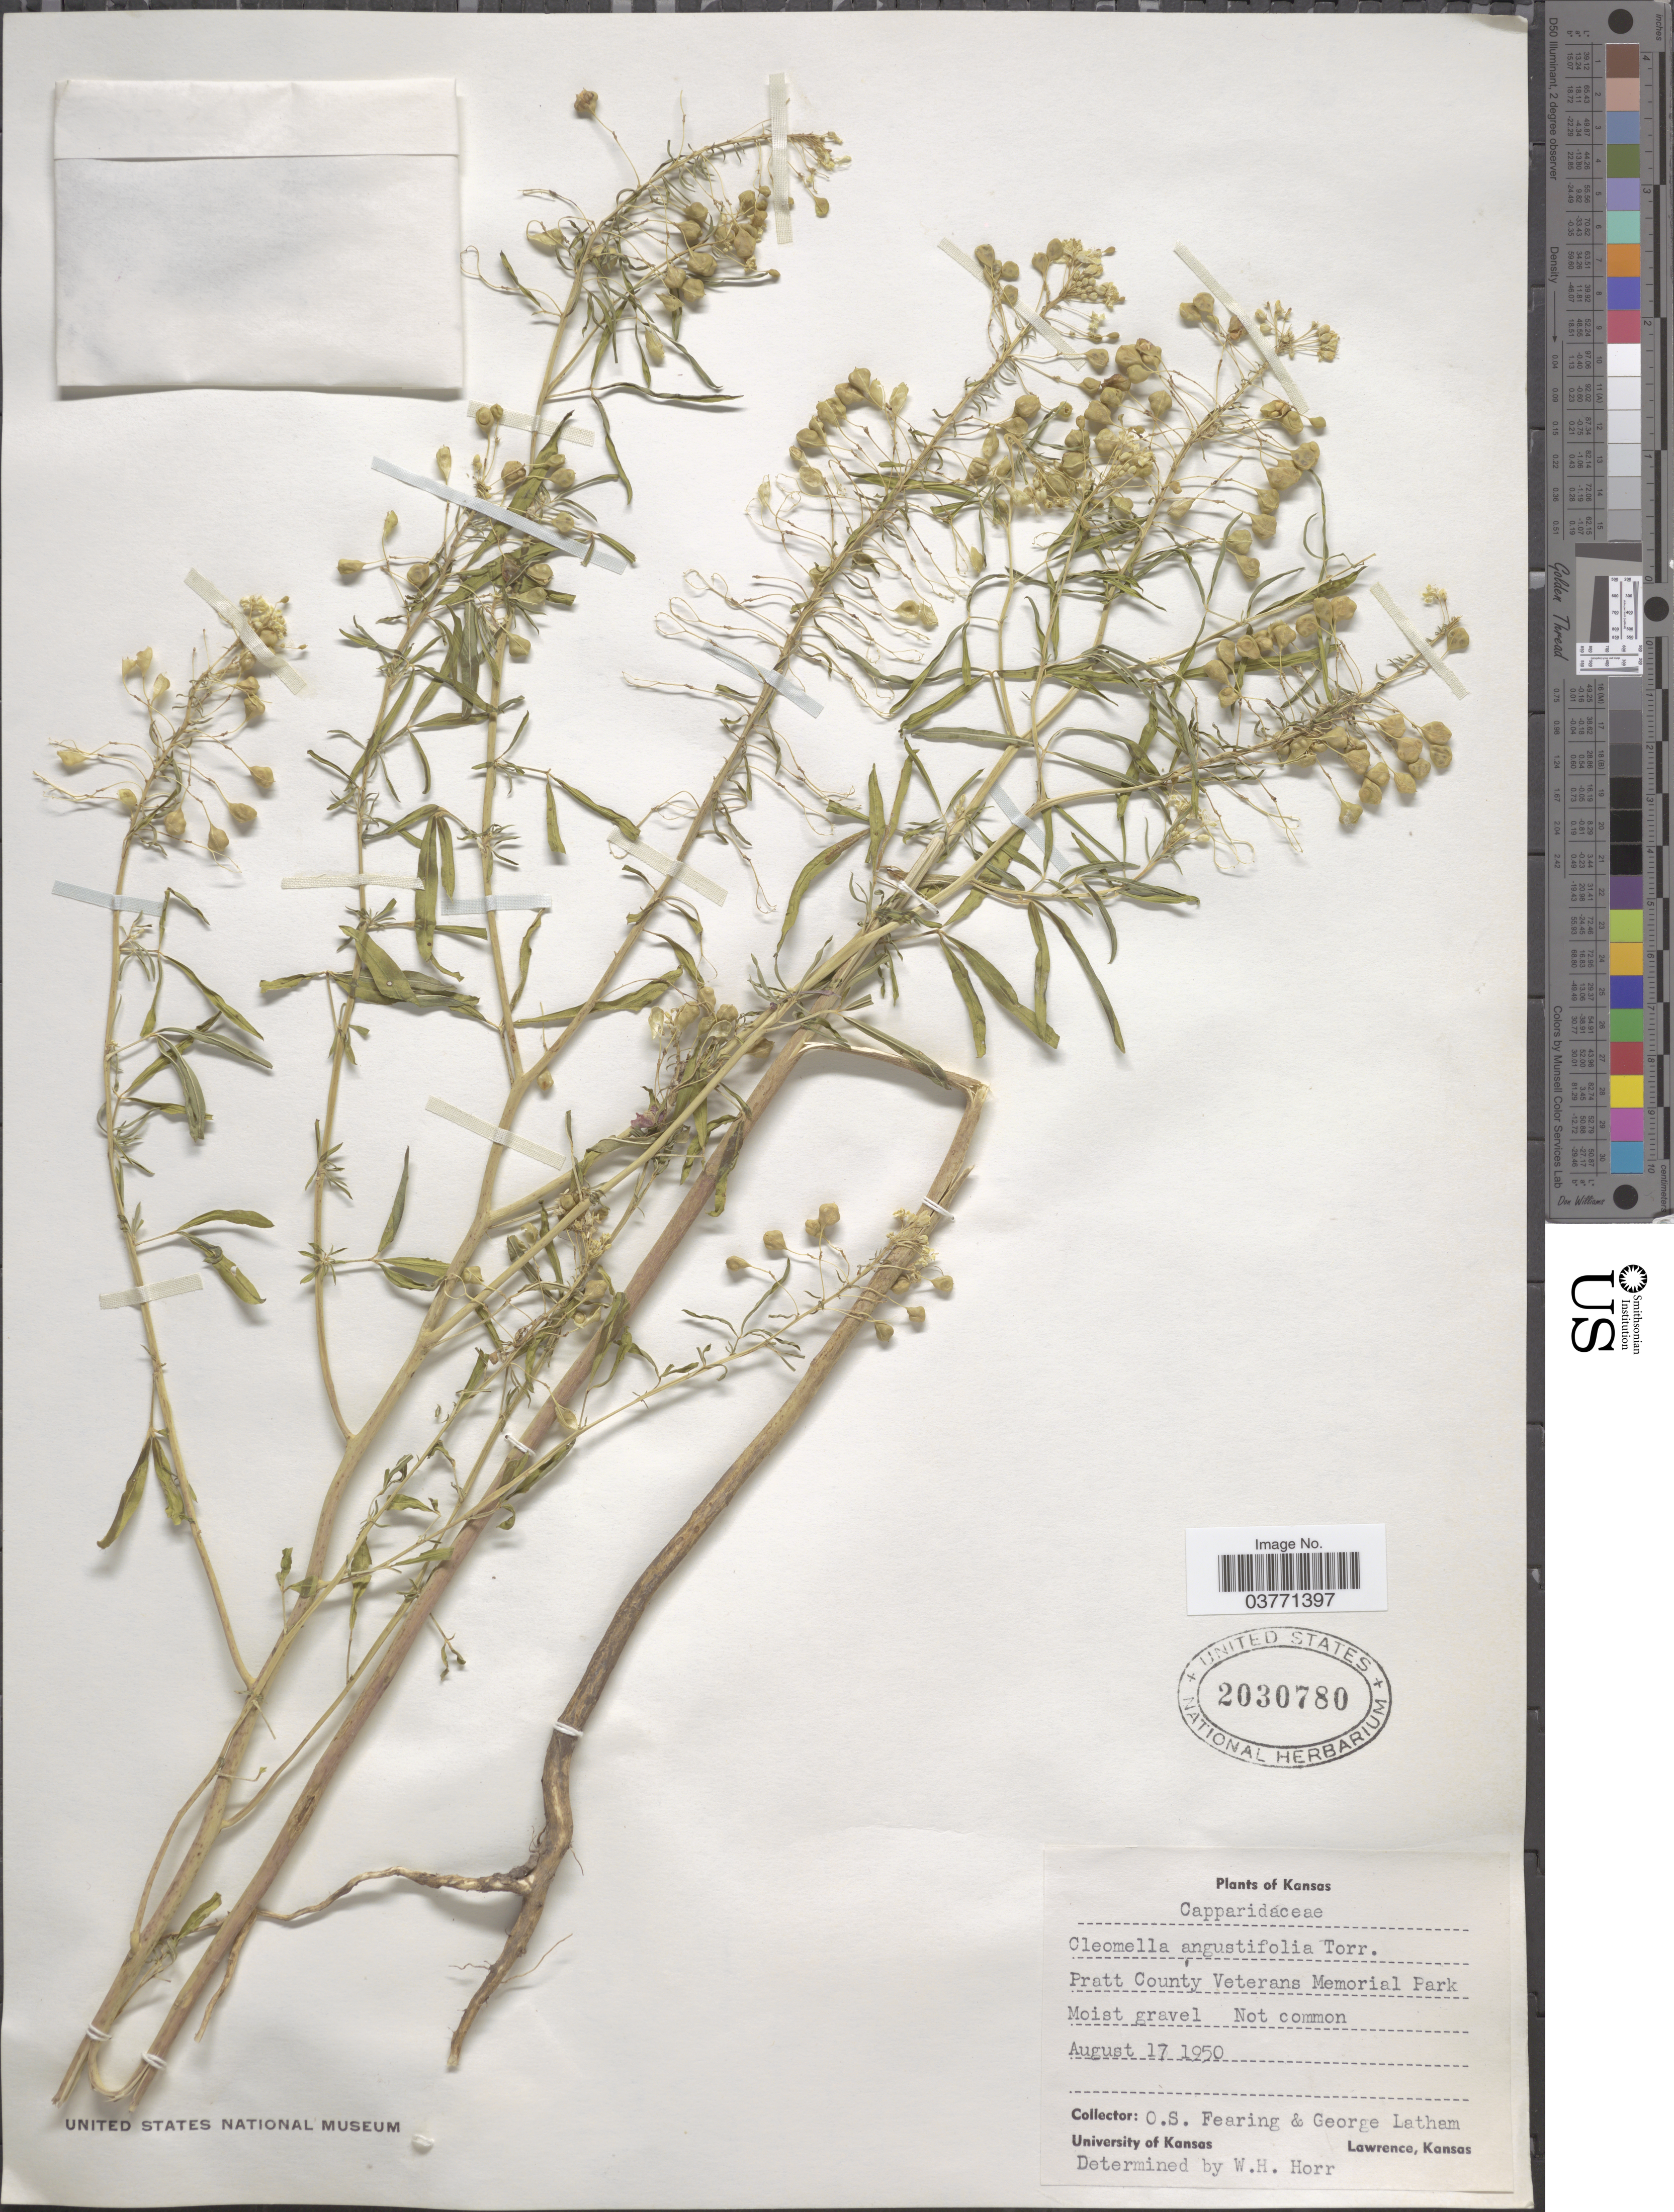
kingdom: Plantae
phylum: Tracheophyta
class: Magnoliopsida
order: Brassicales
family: Cleomaceae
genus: Cleomella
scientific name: Cleomella angustifolia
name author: Torr.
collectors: O. S. Fearing & G. Latham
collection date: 1950-08-17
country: United States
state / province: Kansas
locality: Pratt County Veterans Memorial Park.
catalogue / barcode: US 2030780